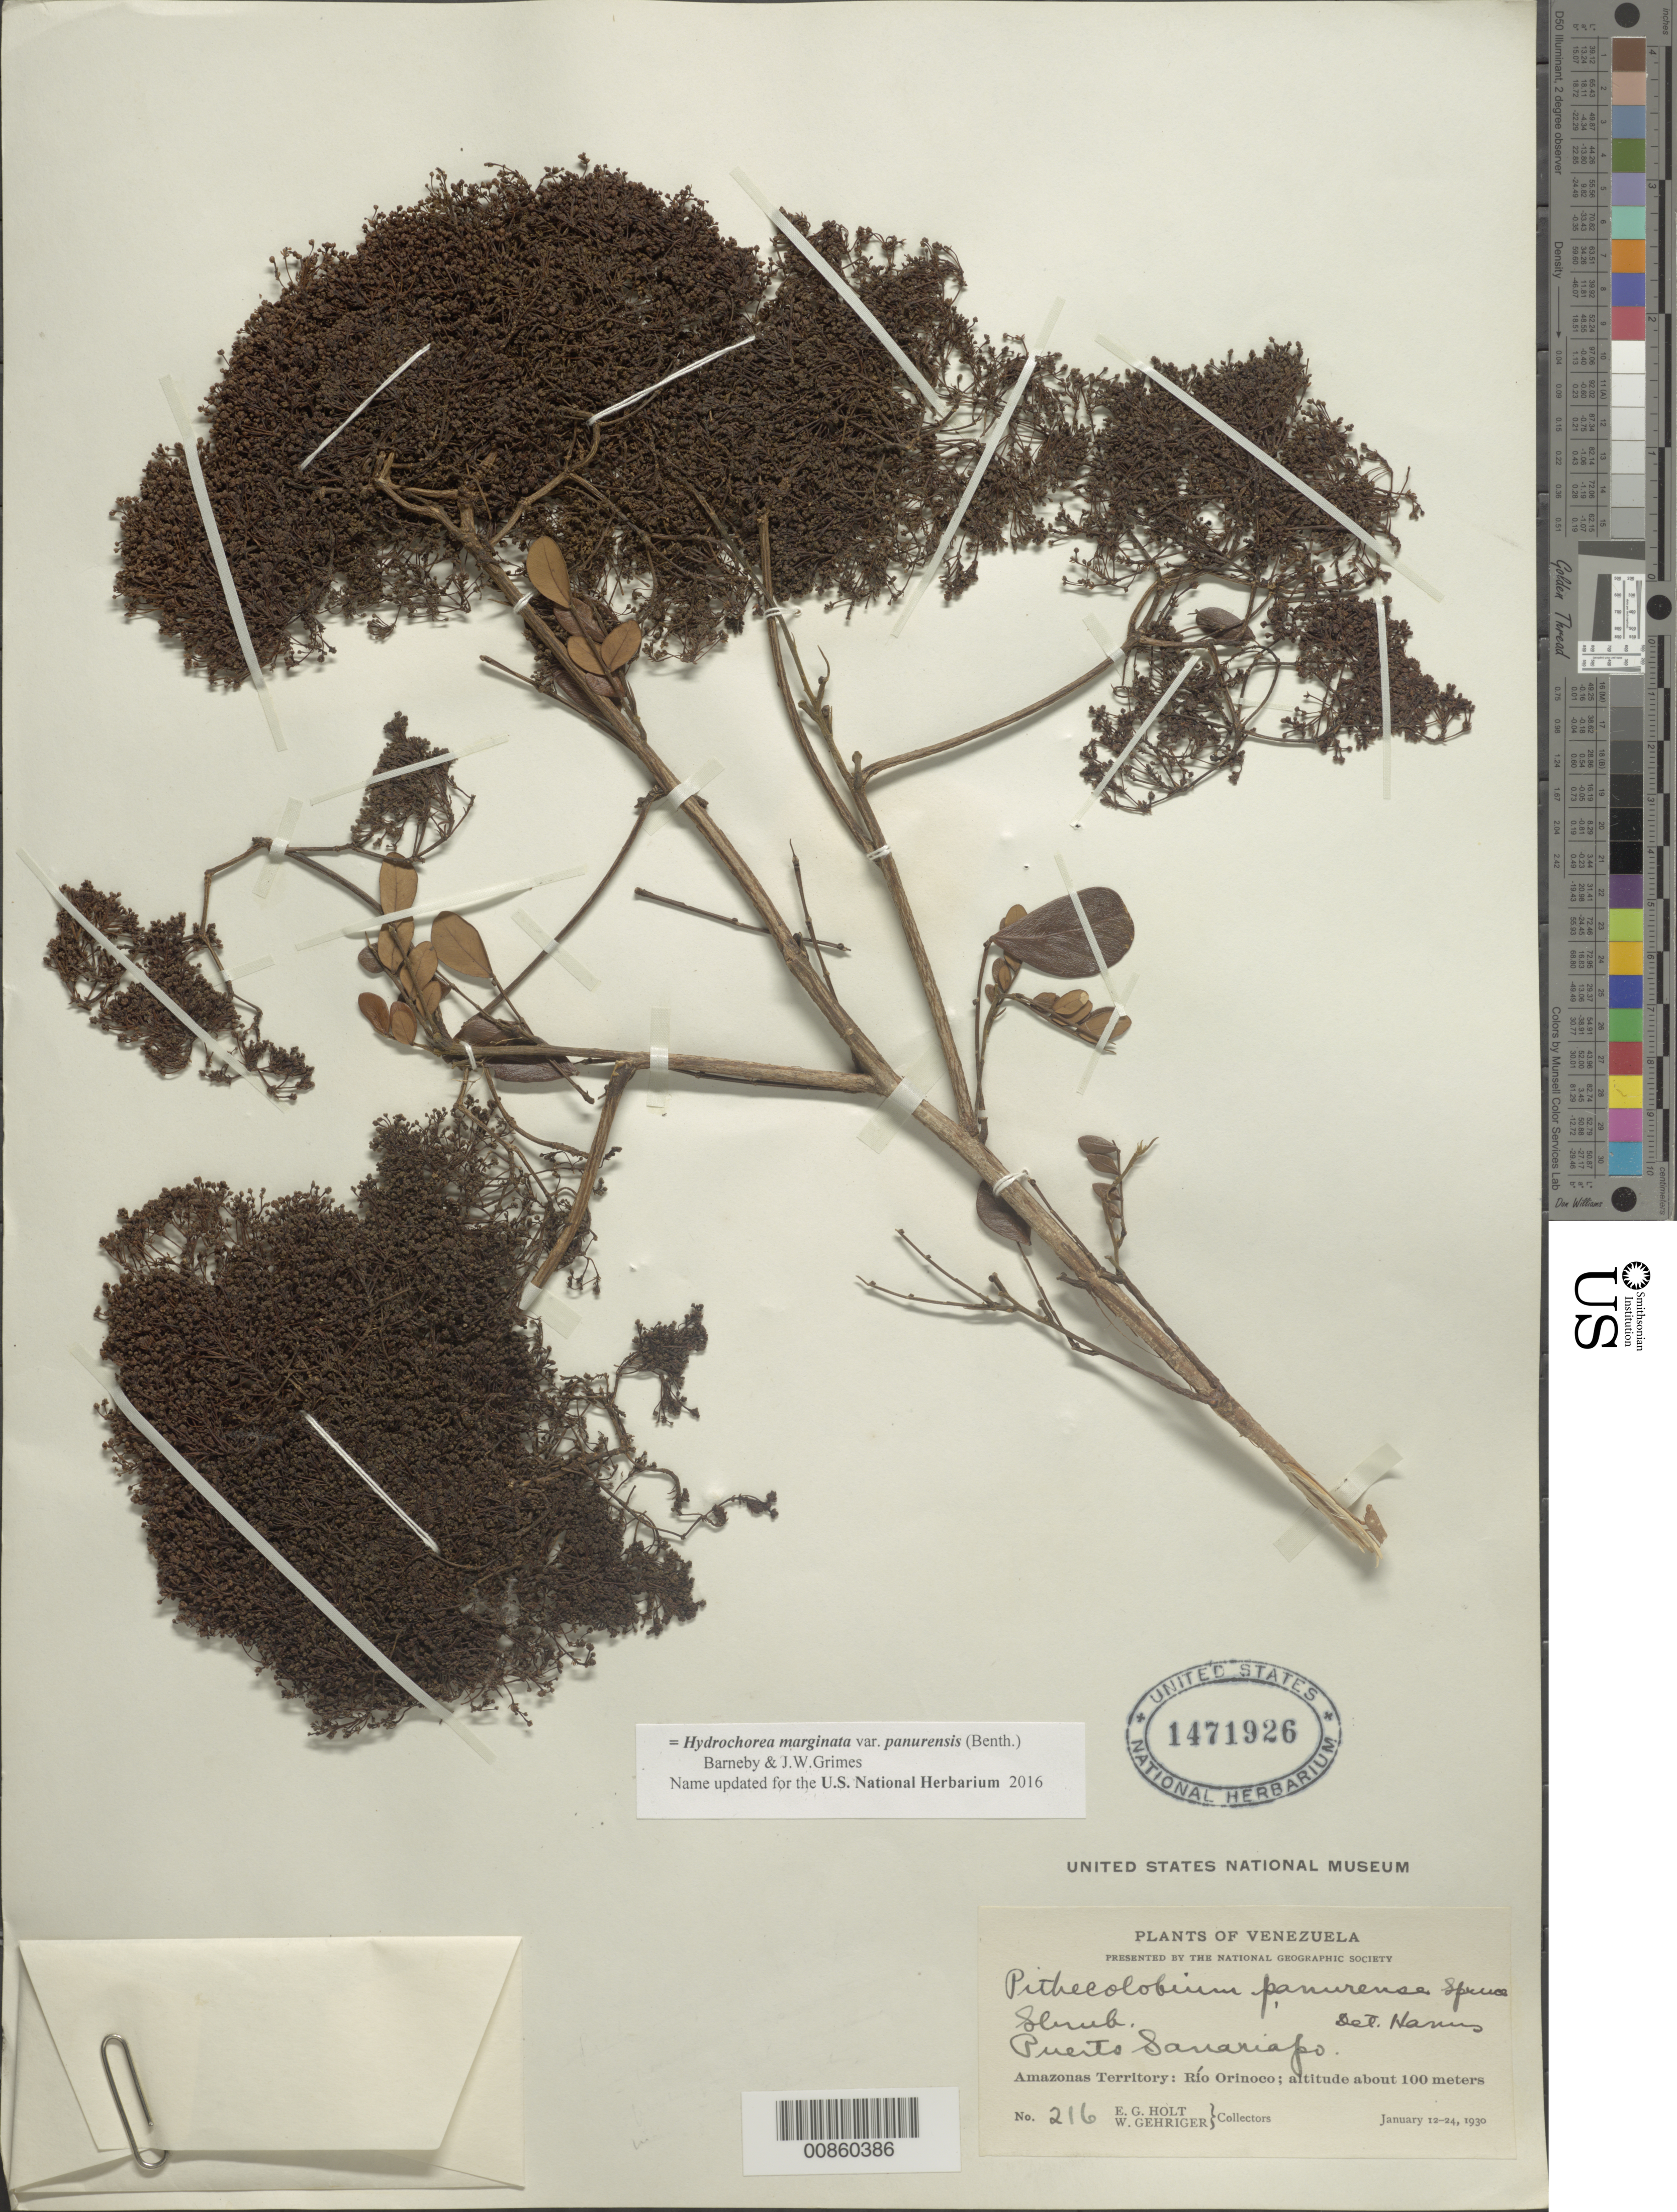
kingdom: Plantae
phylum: Tracheophyta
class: Magnoliopsida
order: Fabales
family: Fabaceae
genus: Hydrochorea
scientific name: Hydrochorea panurensis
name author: (Spruce ex Benth.) M.V.B. Soares et al.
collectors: E. Holt & W. Gehriger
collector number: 216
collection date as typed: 12-Jan-30 to 24-Jan-30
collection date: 1930-01-12/1930-01-24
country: Venezuela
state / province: Amazonas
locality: Río Orinoco, Puerto Sanariapo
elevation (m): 100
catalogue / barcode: US 1471926